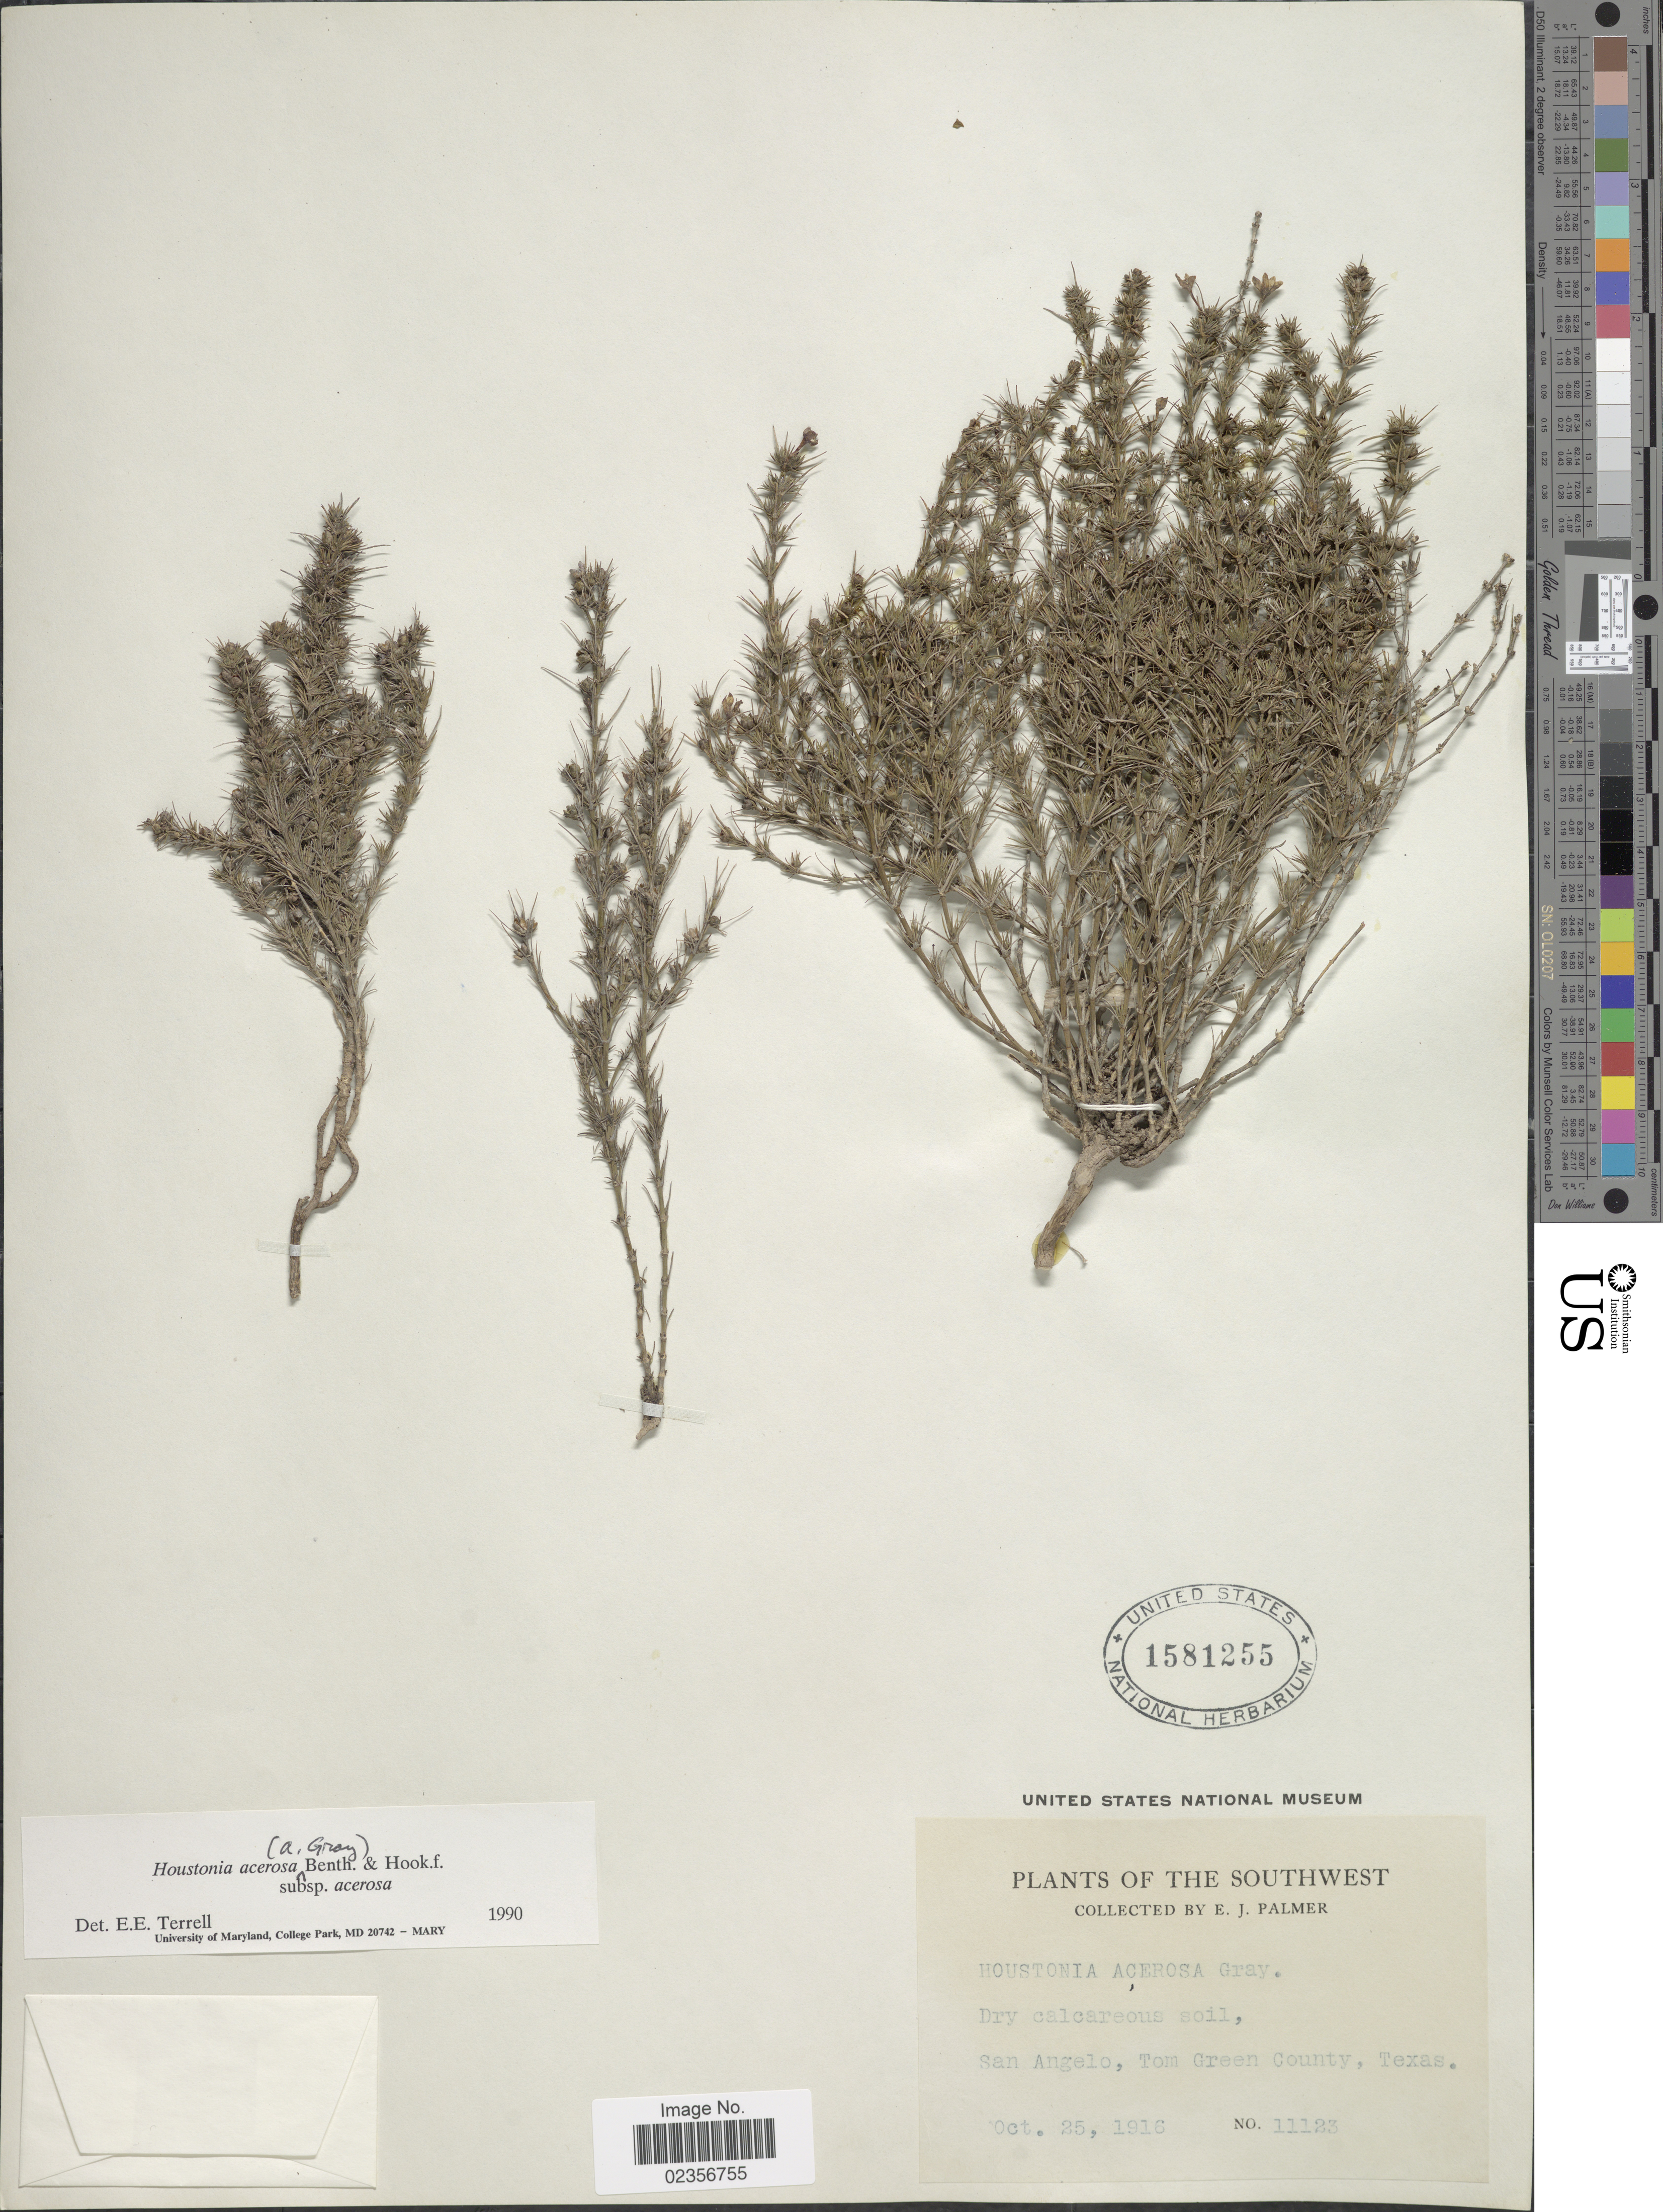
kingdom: Plantae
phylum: Tracheophyta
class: Magnoliopsida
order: Gentianales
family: Rubiaceae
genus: Houstonia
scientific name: Houstonia acerosa var. acerosa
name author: (A. Gray) Benth. & Hook. f.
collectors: E. J. Palmer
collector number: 11123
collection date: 1916-10-25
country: United States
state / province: Texas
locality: Southwest. San Angelo, Tom Green County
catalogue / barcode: US 1581255